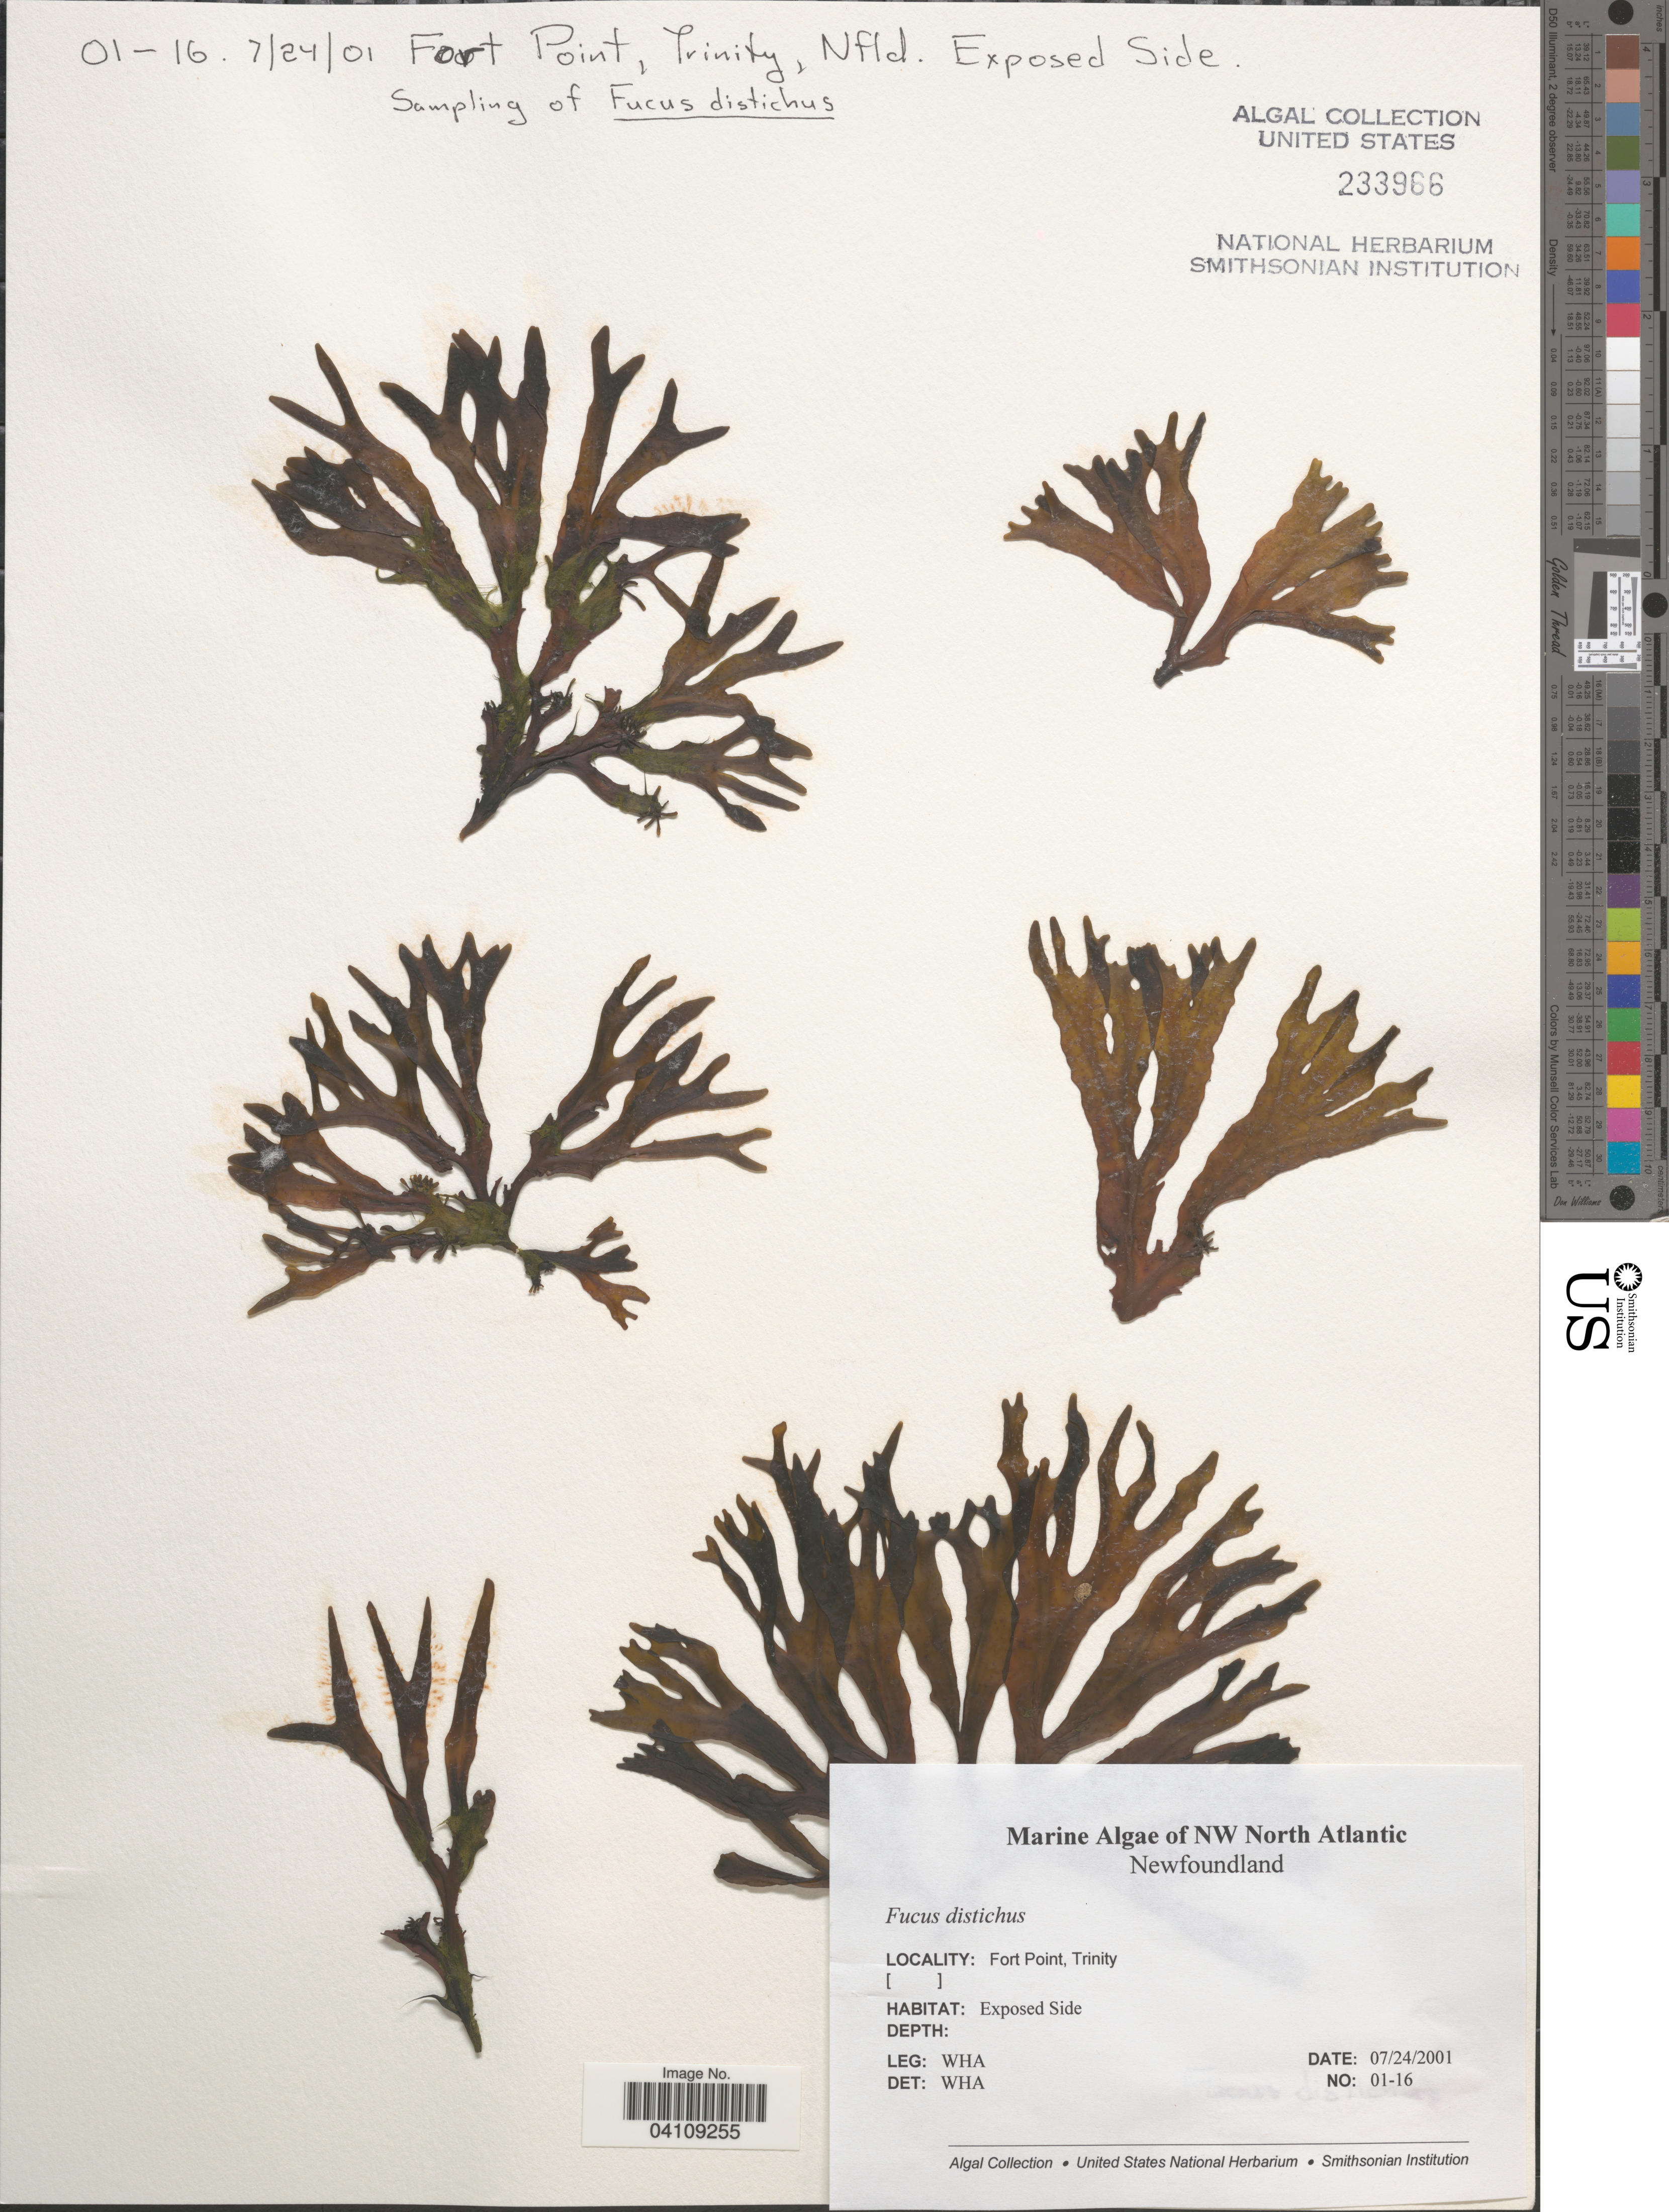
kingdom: Chromista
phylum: Ochrophyta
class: Phaeophyceae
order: Fucales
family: Fucaceae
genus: Fucus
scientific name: Fucus distichus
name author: L.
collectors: W. H. Adey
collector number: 01-16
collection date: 2001-07-24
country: Canada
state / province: Newfoundland and Labrador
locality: NW North Atlantic. Fort Point, Trinity. Exposed Side.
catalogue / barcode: US 233966